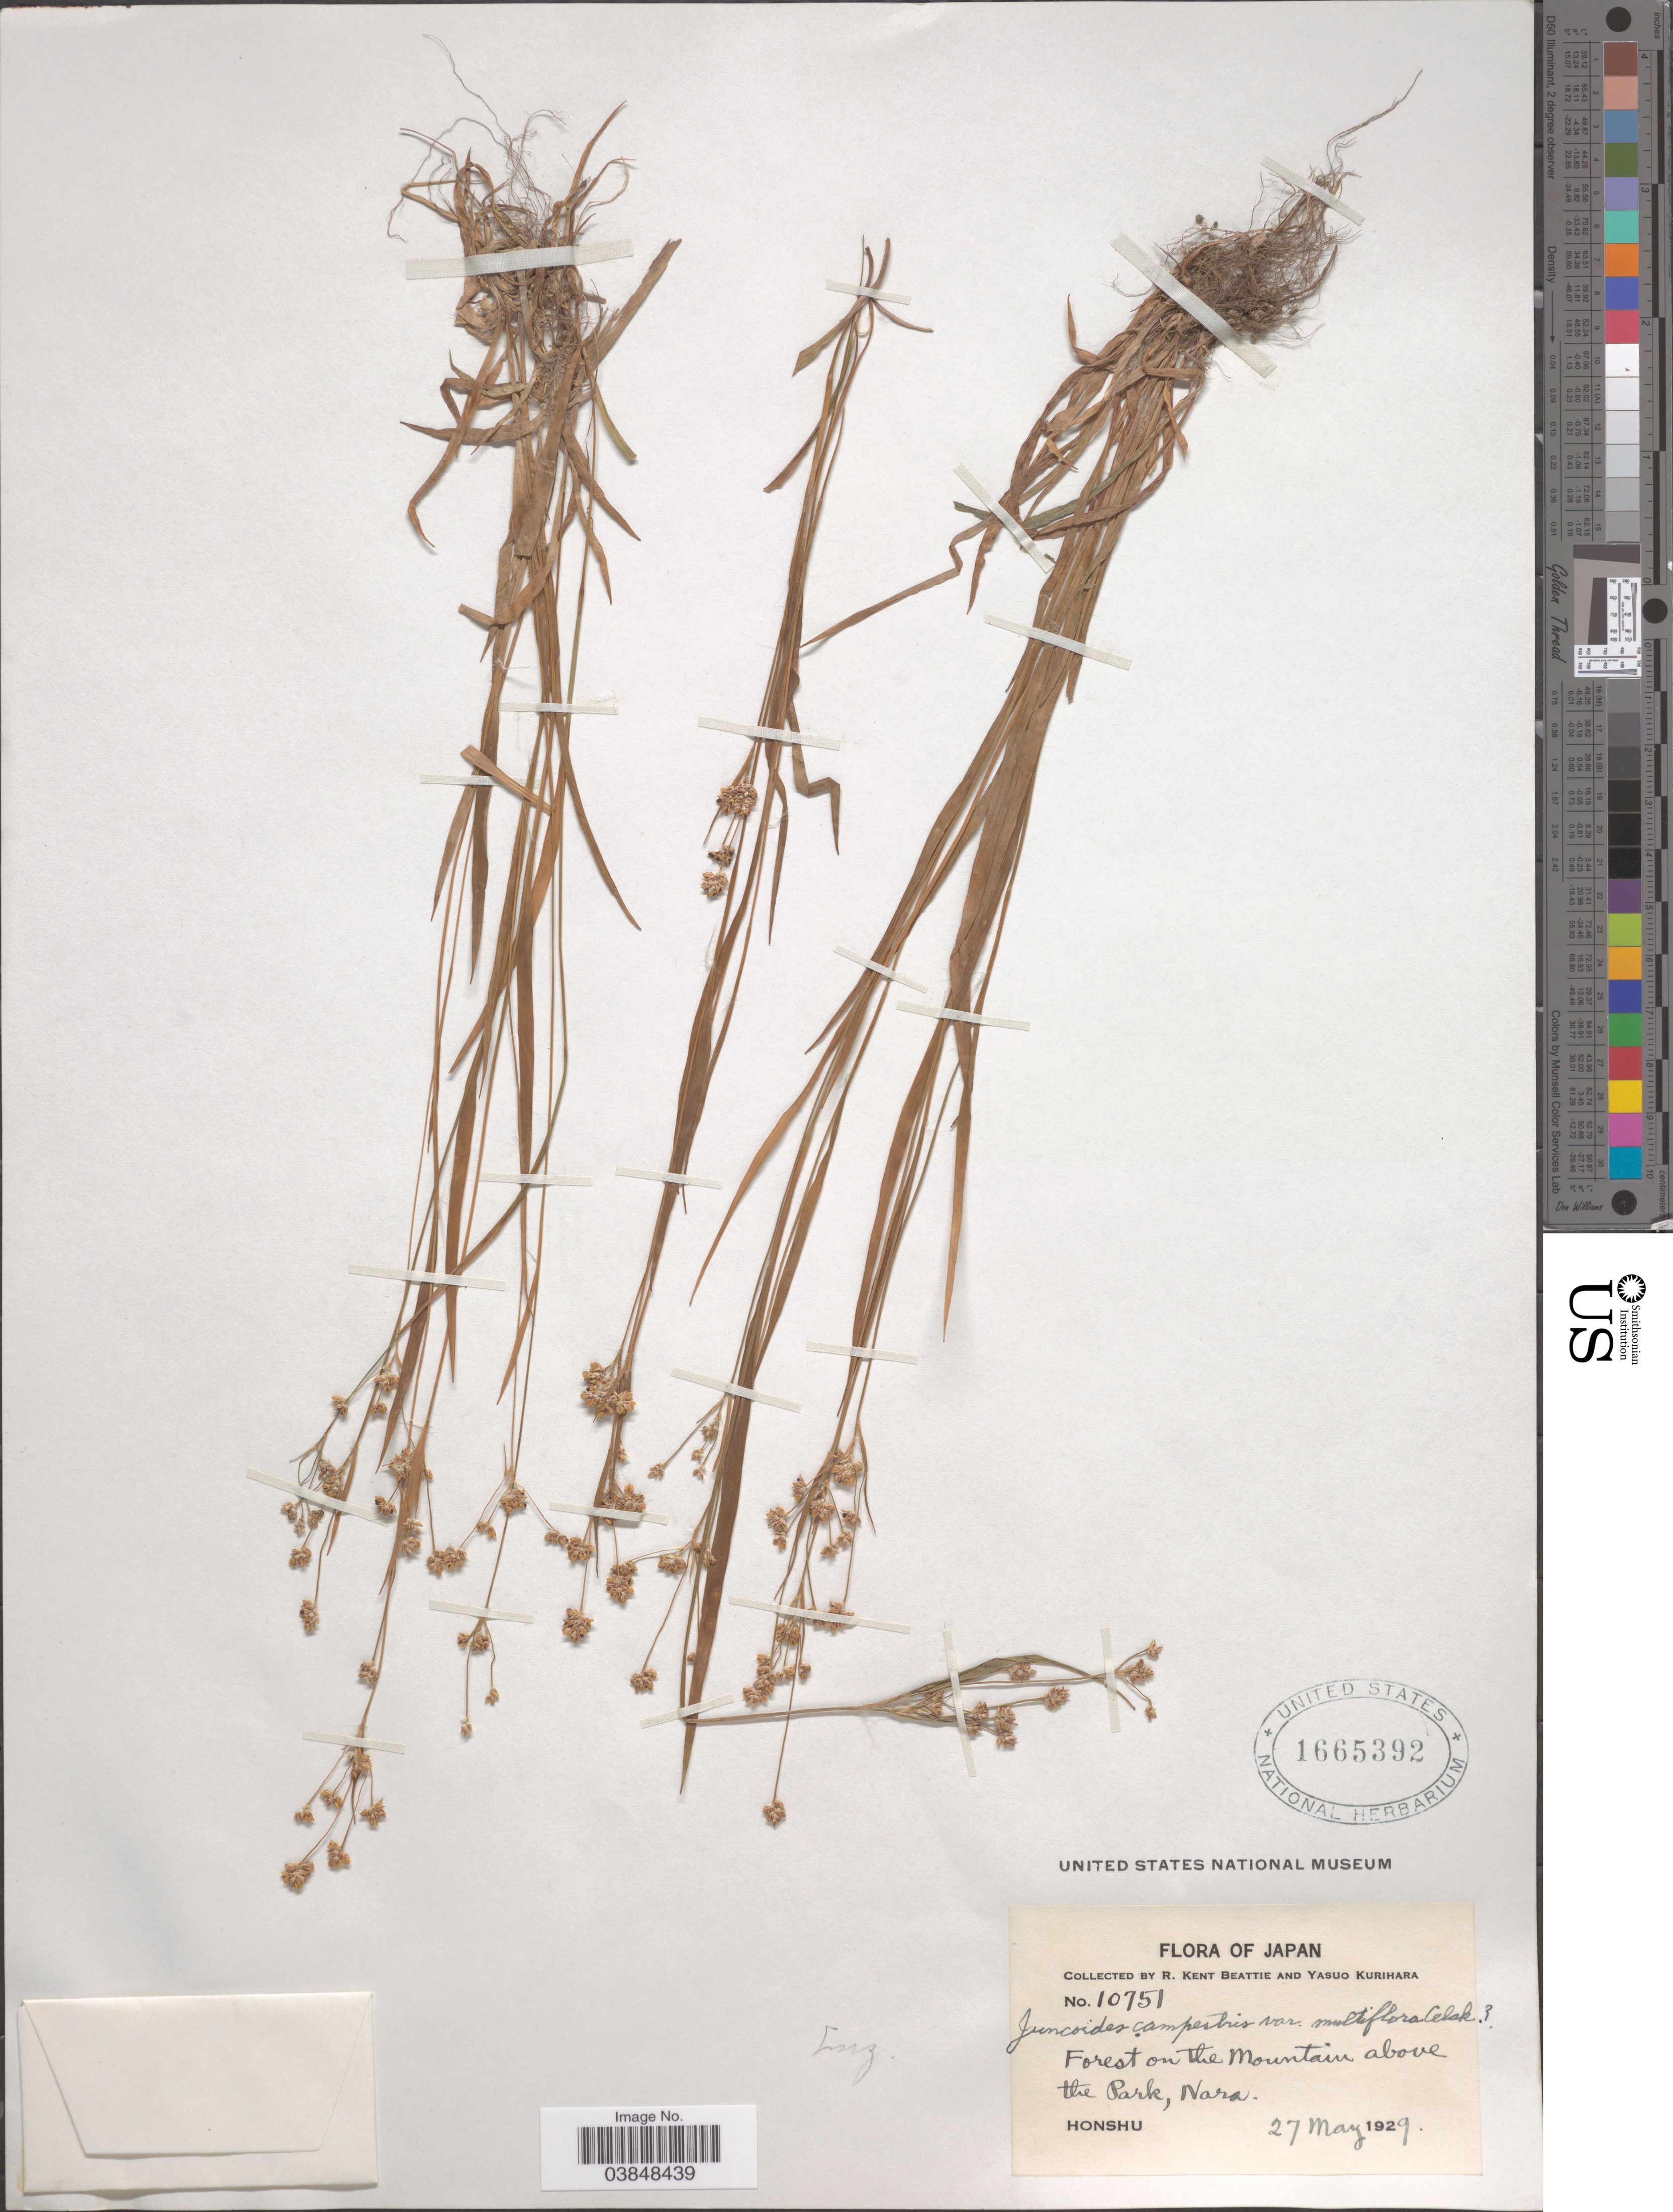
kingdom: Plantae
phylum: Tracheophyta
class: Liliopsida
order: Poales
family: Juncaceae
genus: Luzula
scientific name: Luzula multiflora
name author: (Ehrh.) Lej.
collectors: R. K. Beattie & Y. Kurihara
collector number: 10751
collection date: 1929-05-27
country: Japan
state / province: Nara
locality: Forest on the Mountain above the Park. Honshu.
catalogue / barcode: US 1665392